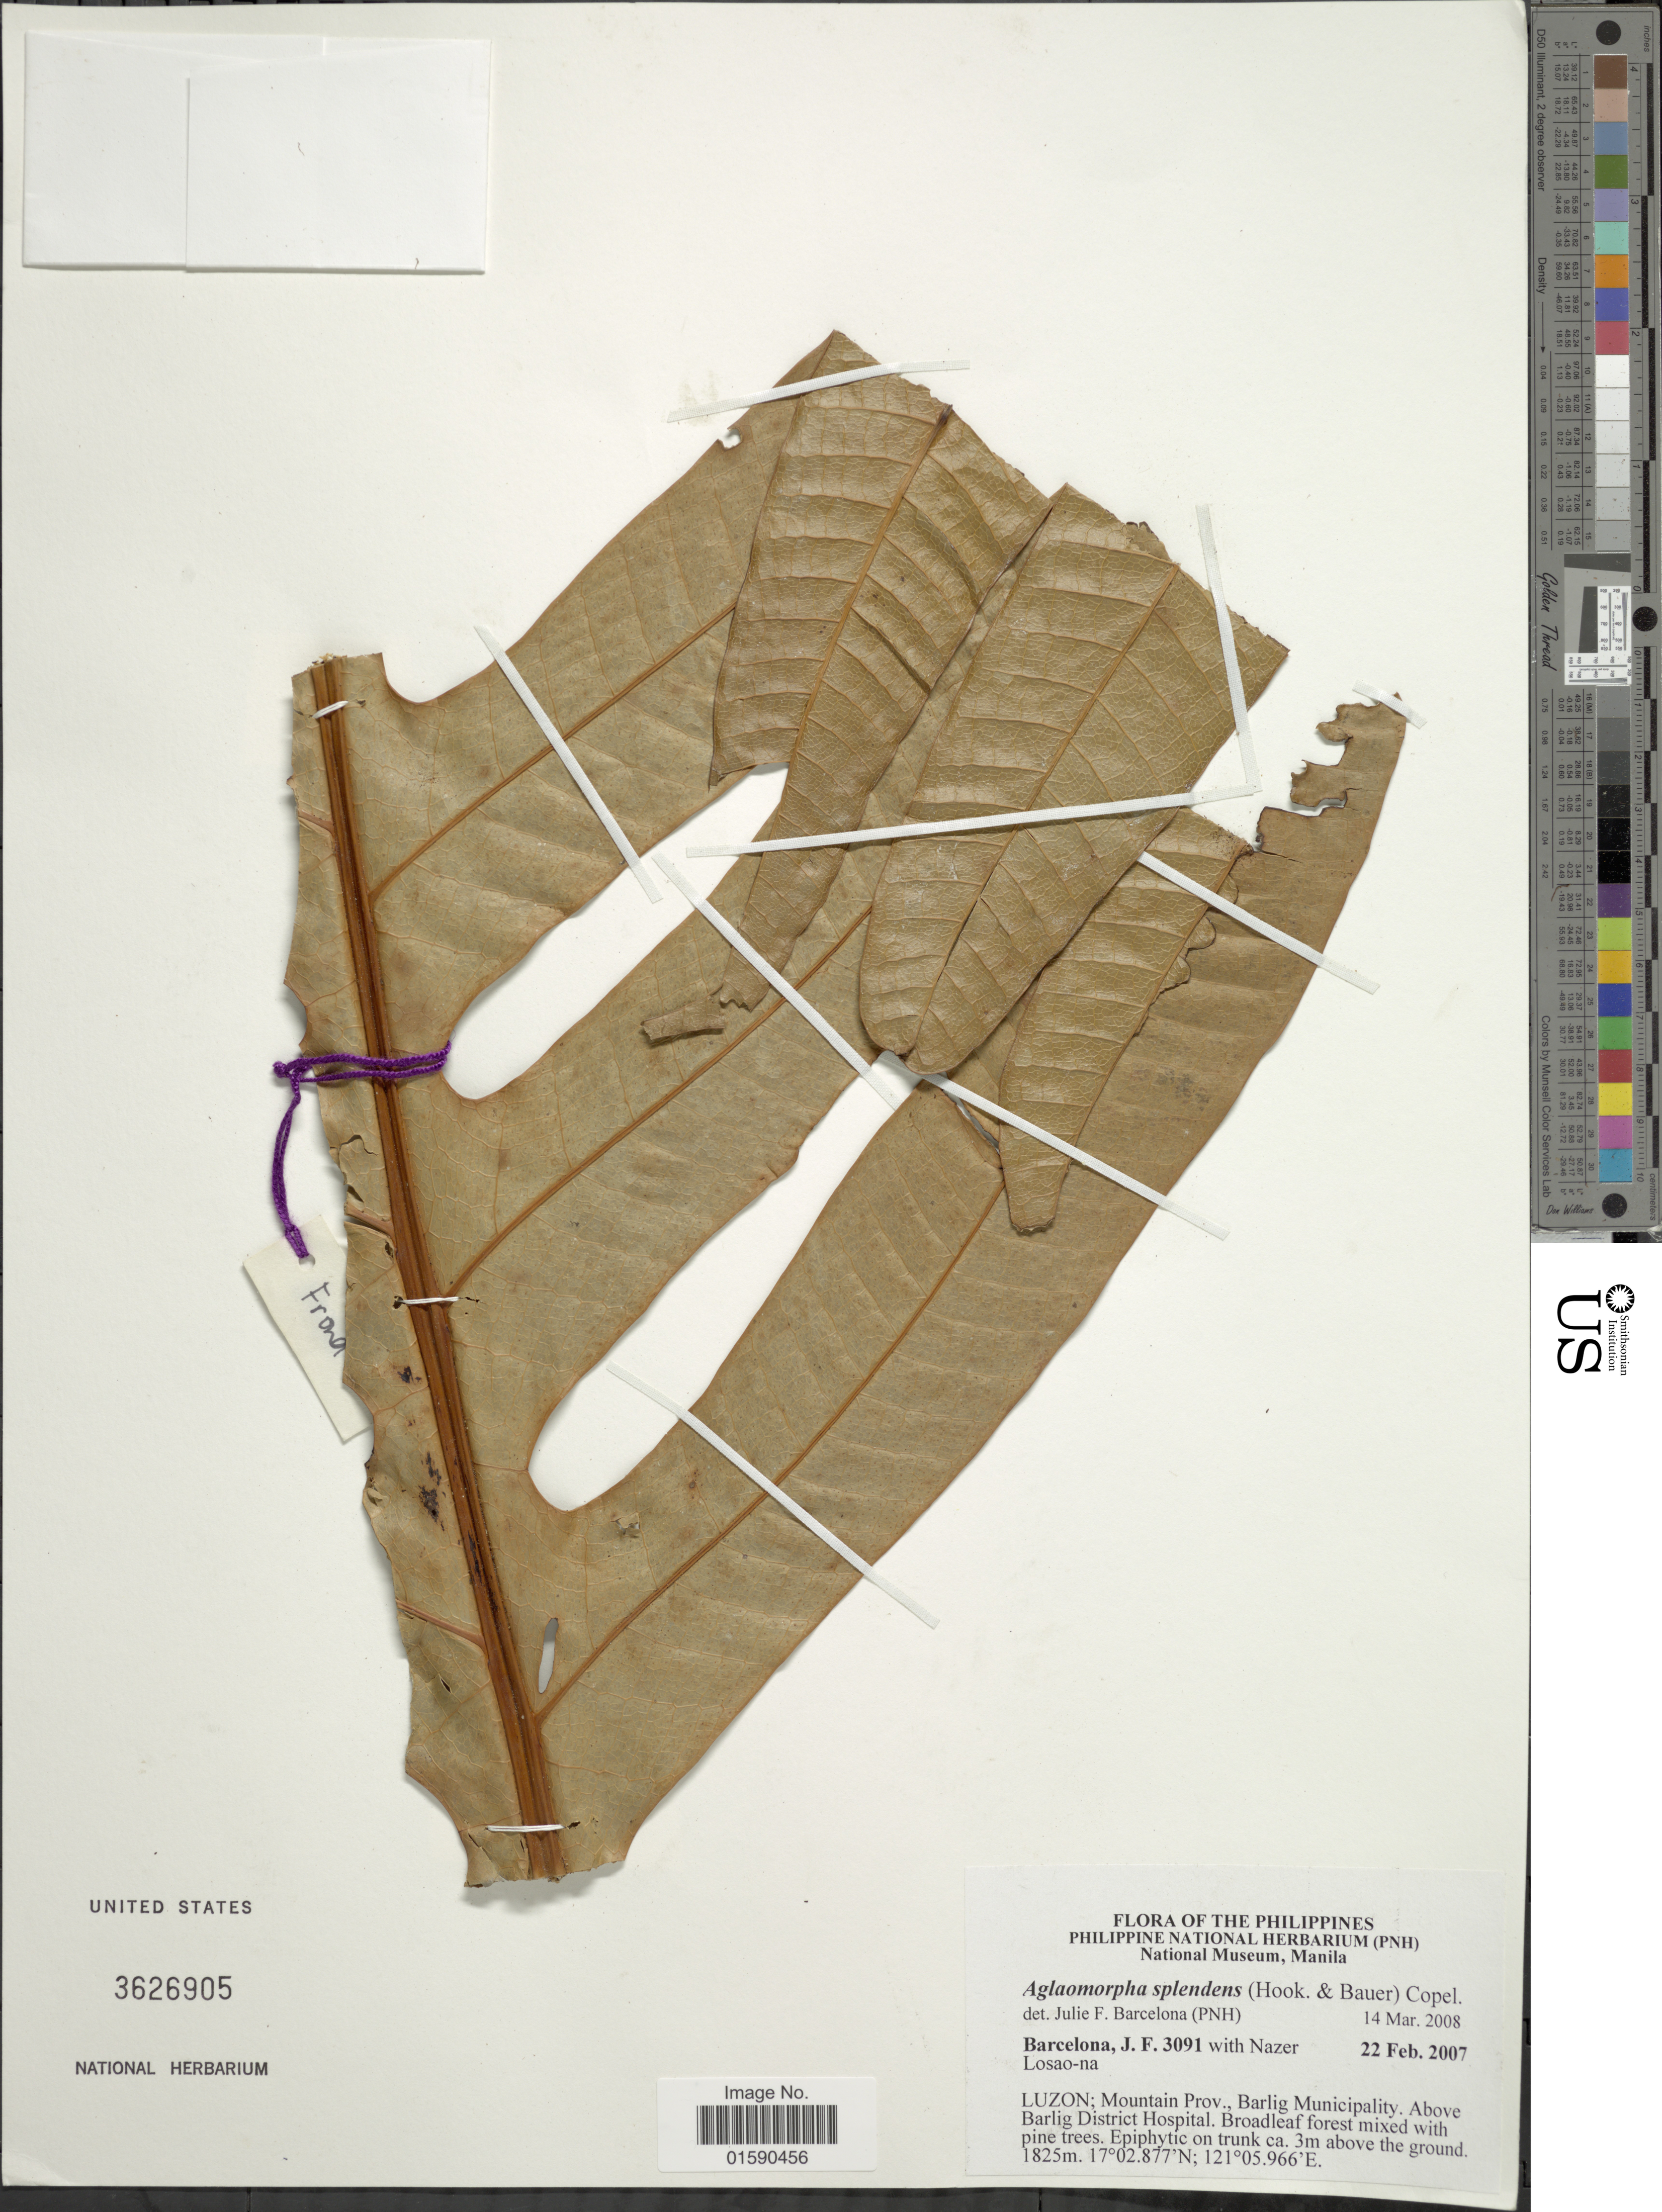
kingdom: Plantae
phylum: Tracheophyta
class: Polypodiopsida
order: Polypodiales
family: Polypodiaceae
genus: Aglaomorpha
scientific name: Aglaomorpha splendens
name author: (J. Sm.) Copel.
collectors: J. F. Barcelona & N. Losao-na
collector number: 3091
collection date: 2007-02-22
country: Philippines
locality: Luzon: Mountain Prov., Barlig Municipality. Above Barlig District Hospital,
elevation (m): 1825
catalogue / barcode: US 3626905